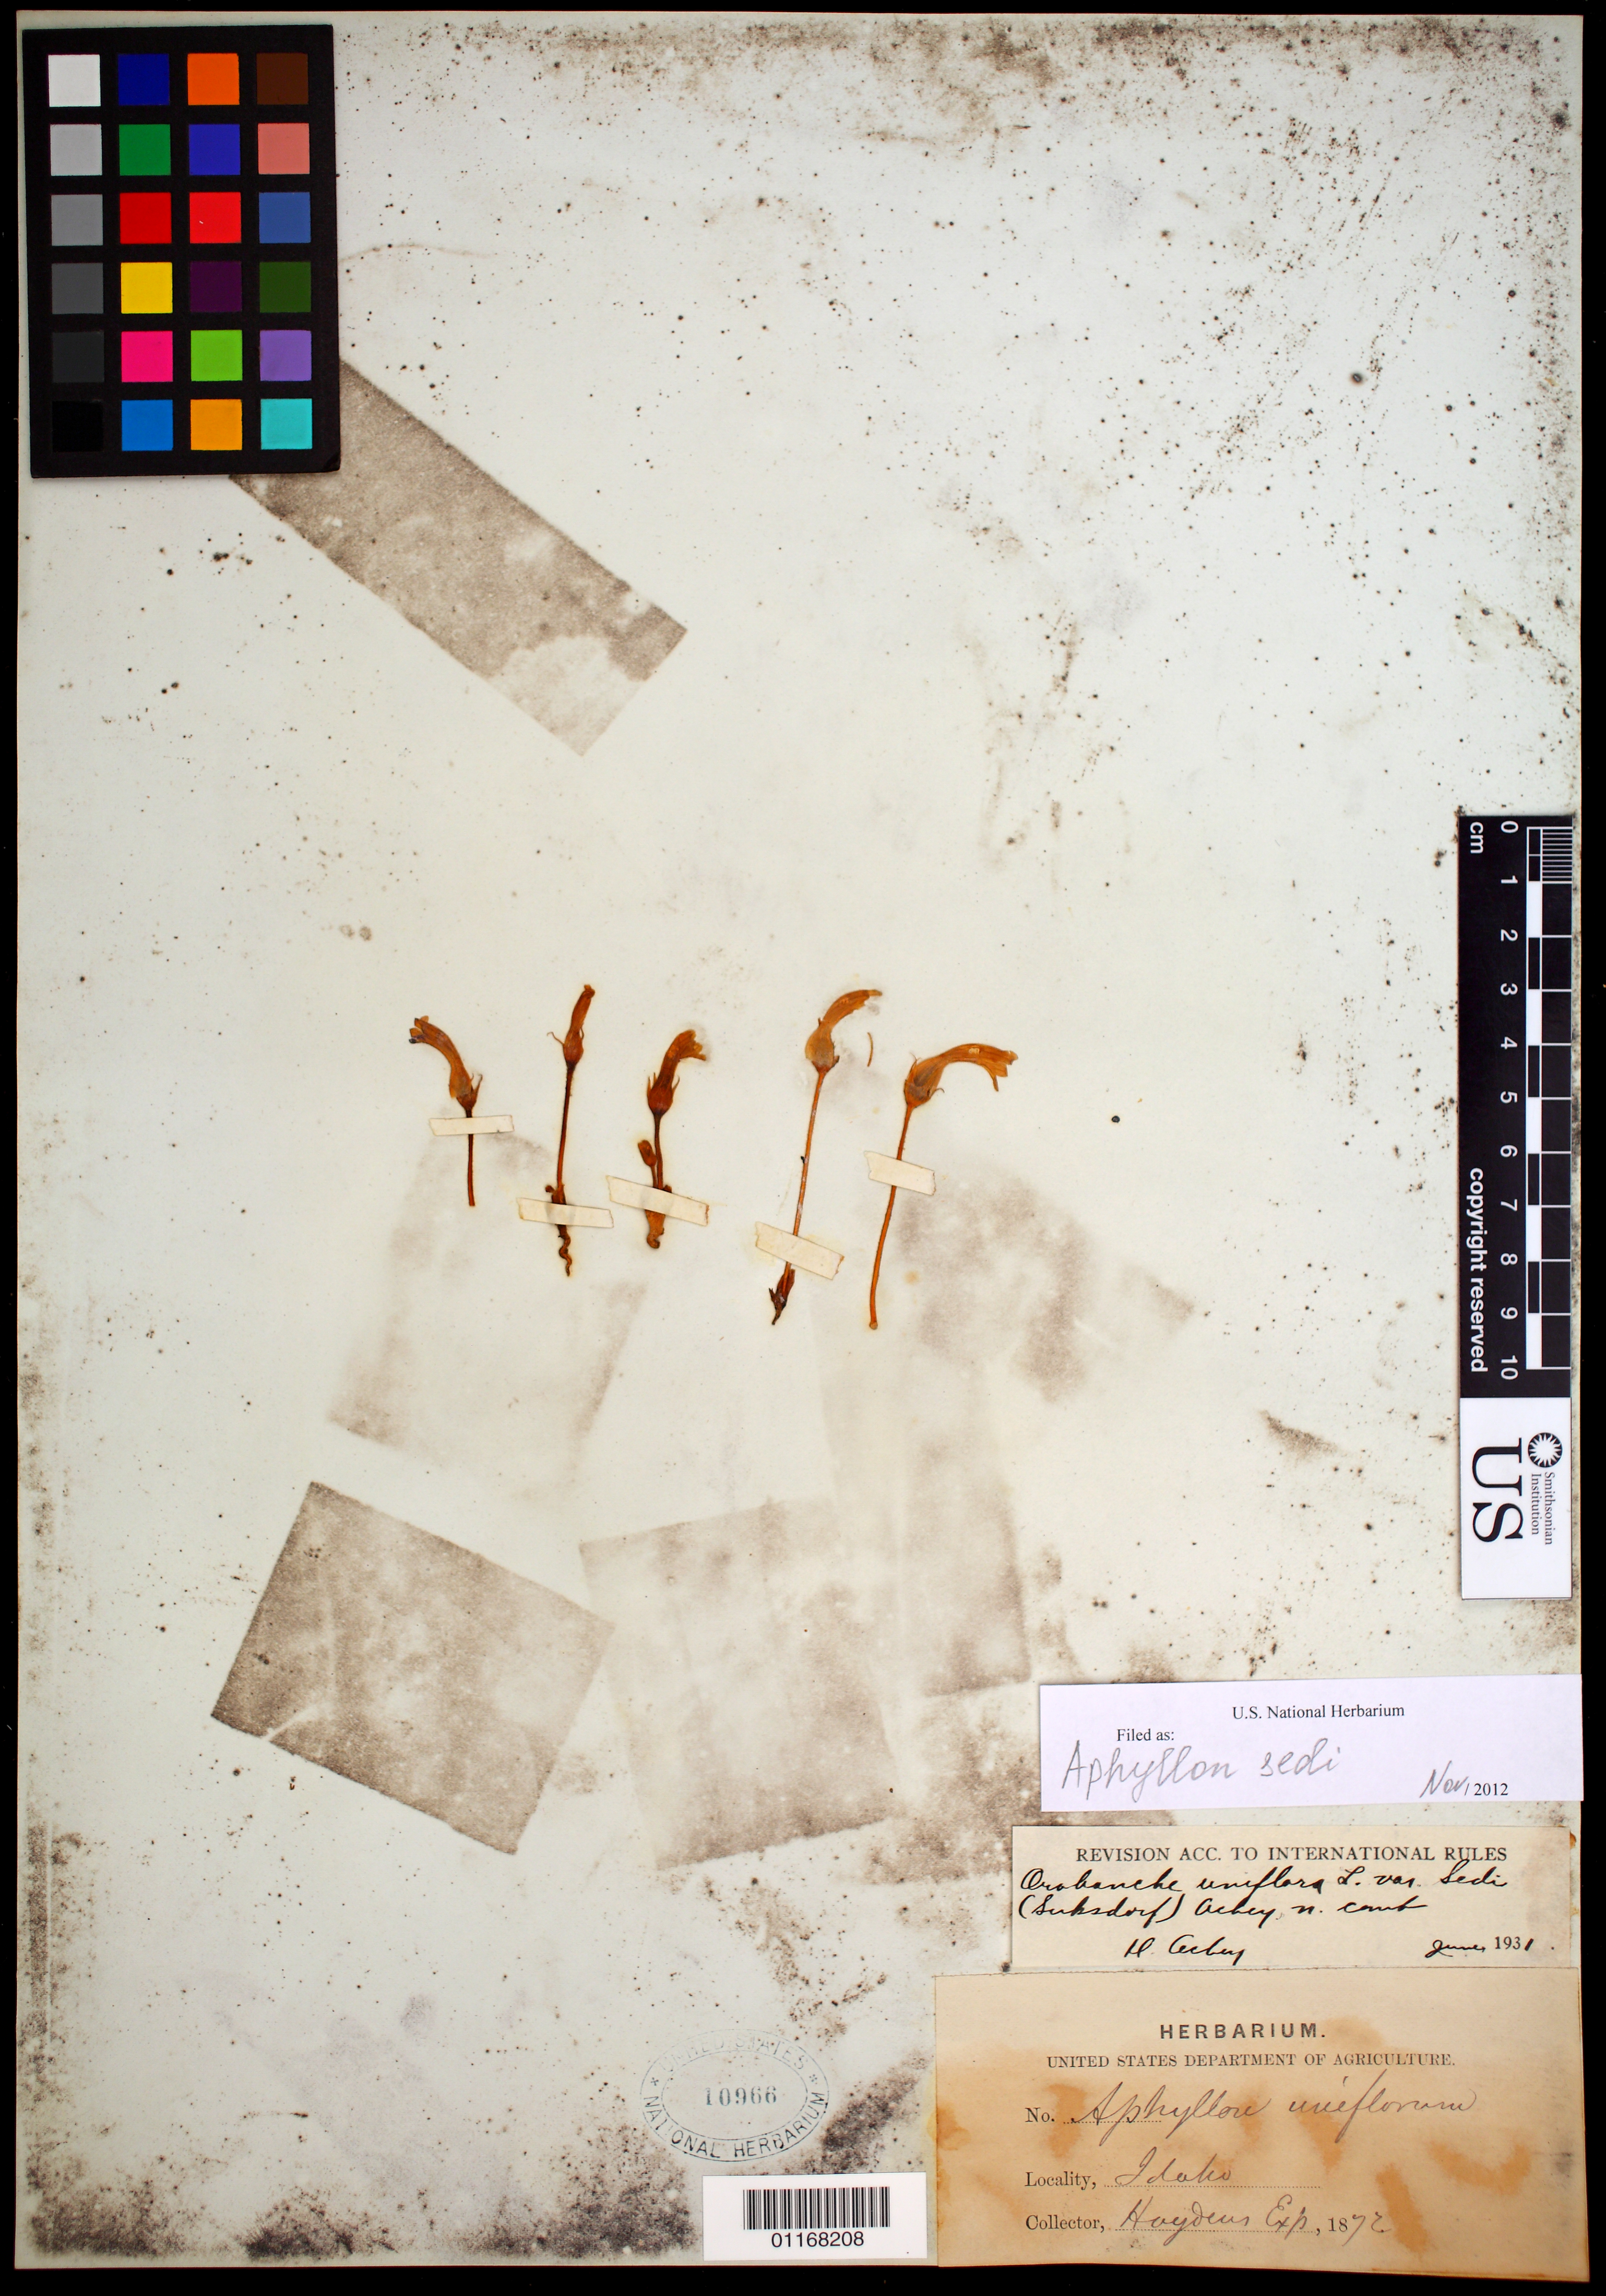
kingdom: Plantae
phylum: Tracheophyta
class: Magnoliopsida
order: Lamiales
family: Orobanchaceae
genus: Aphyllon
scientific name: Aphyllon sedi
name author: Suksd.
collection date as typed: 1872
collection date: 1872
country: United States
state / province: Idaho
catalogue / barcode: US 10966